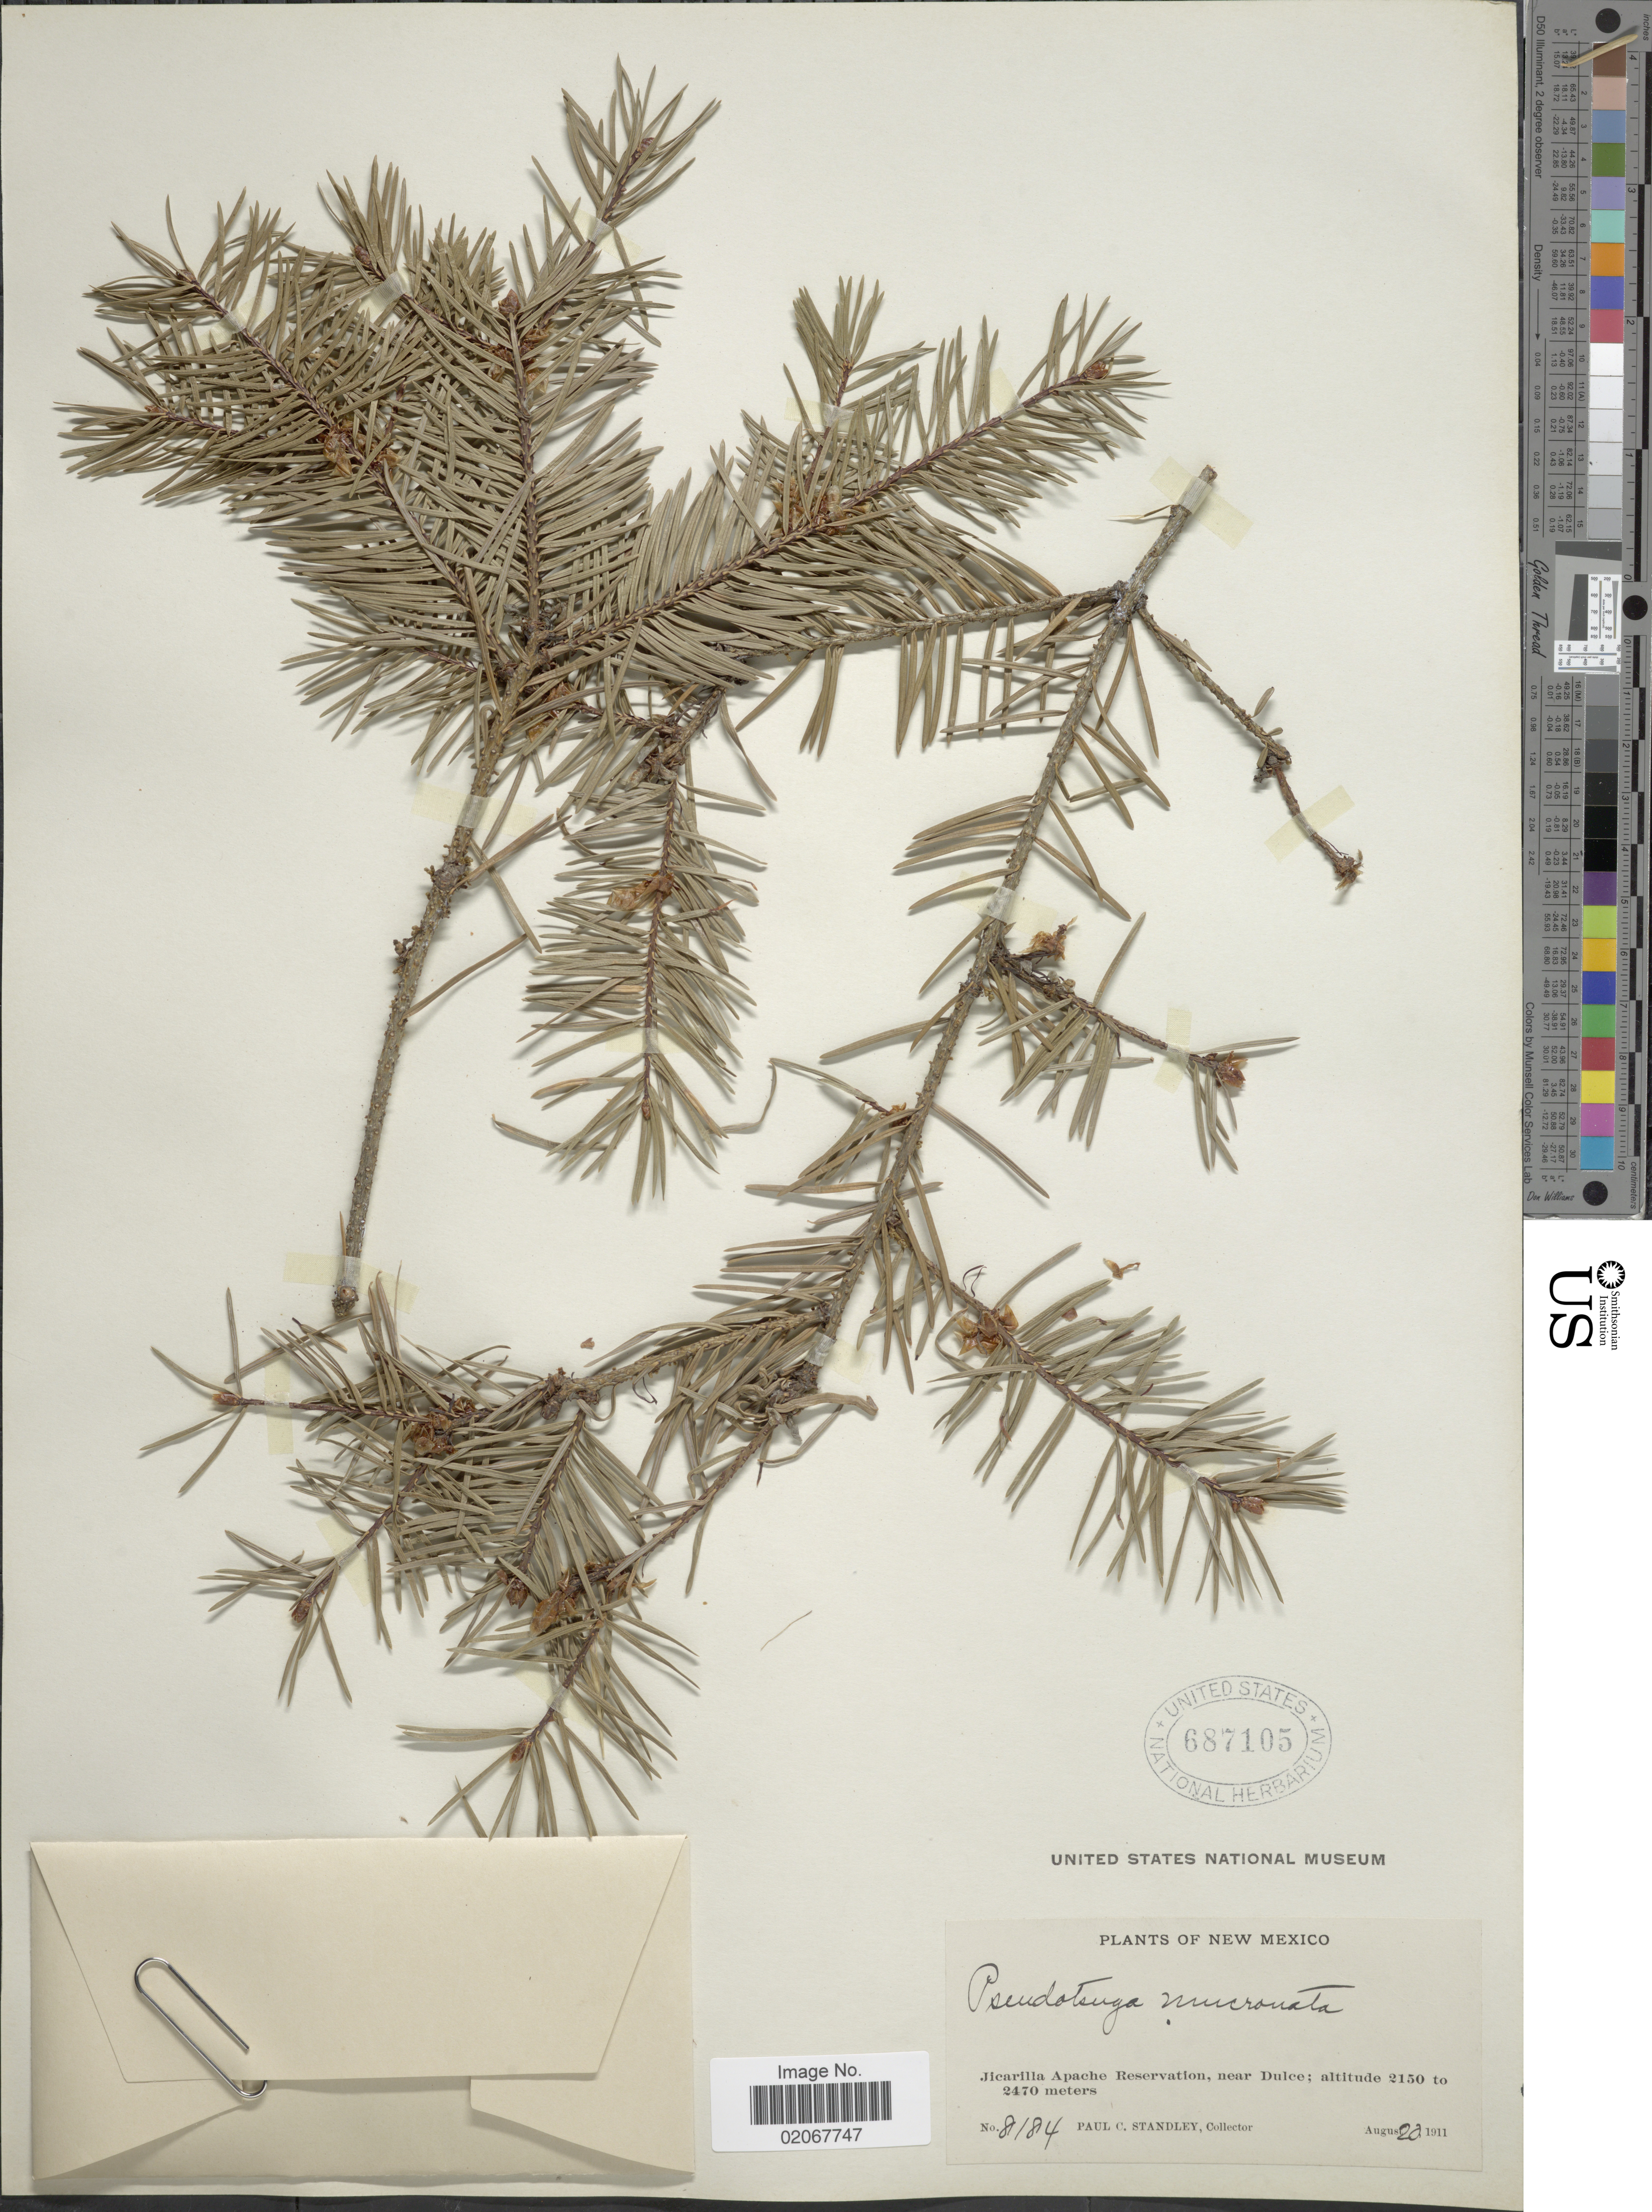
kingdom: Plantae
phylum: Tracheophyta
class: Pinopsida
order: Pinales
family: Pinaceae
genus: Pseudotsuga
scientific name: Pseudotsuga menziesii var. glauca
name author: (Beissn.) Franco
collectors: P. C. Standley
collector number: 8184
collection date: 1911-08-20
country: United States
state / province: New Mexico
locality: Jicarilla Apache Reservation, near Dulce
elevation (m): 2150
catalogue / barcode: US 687105